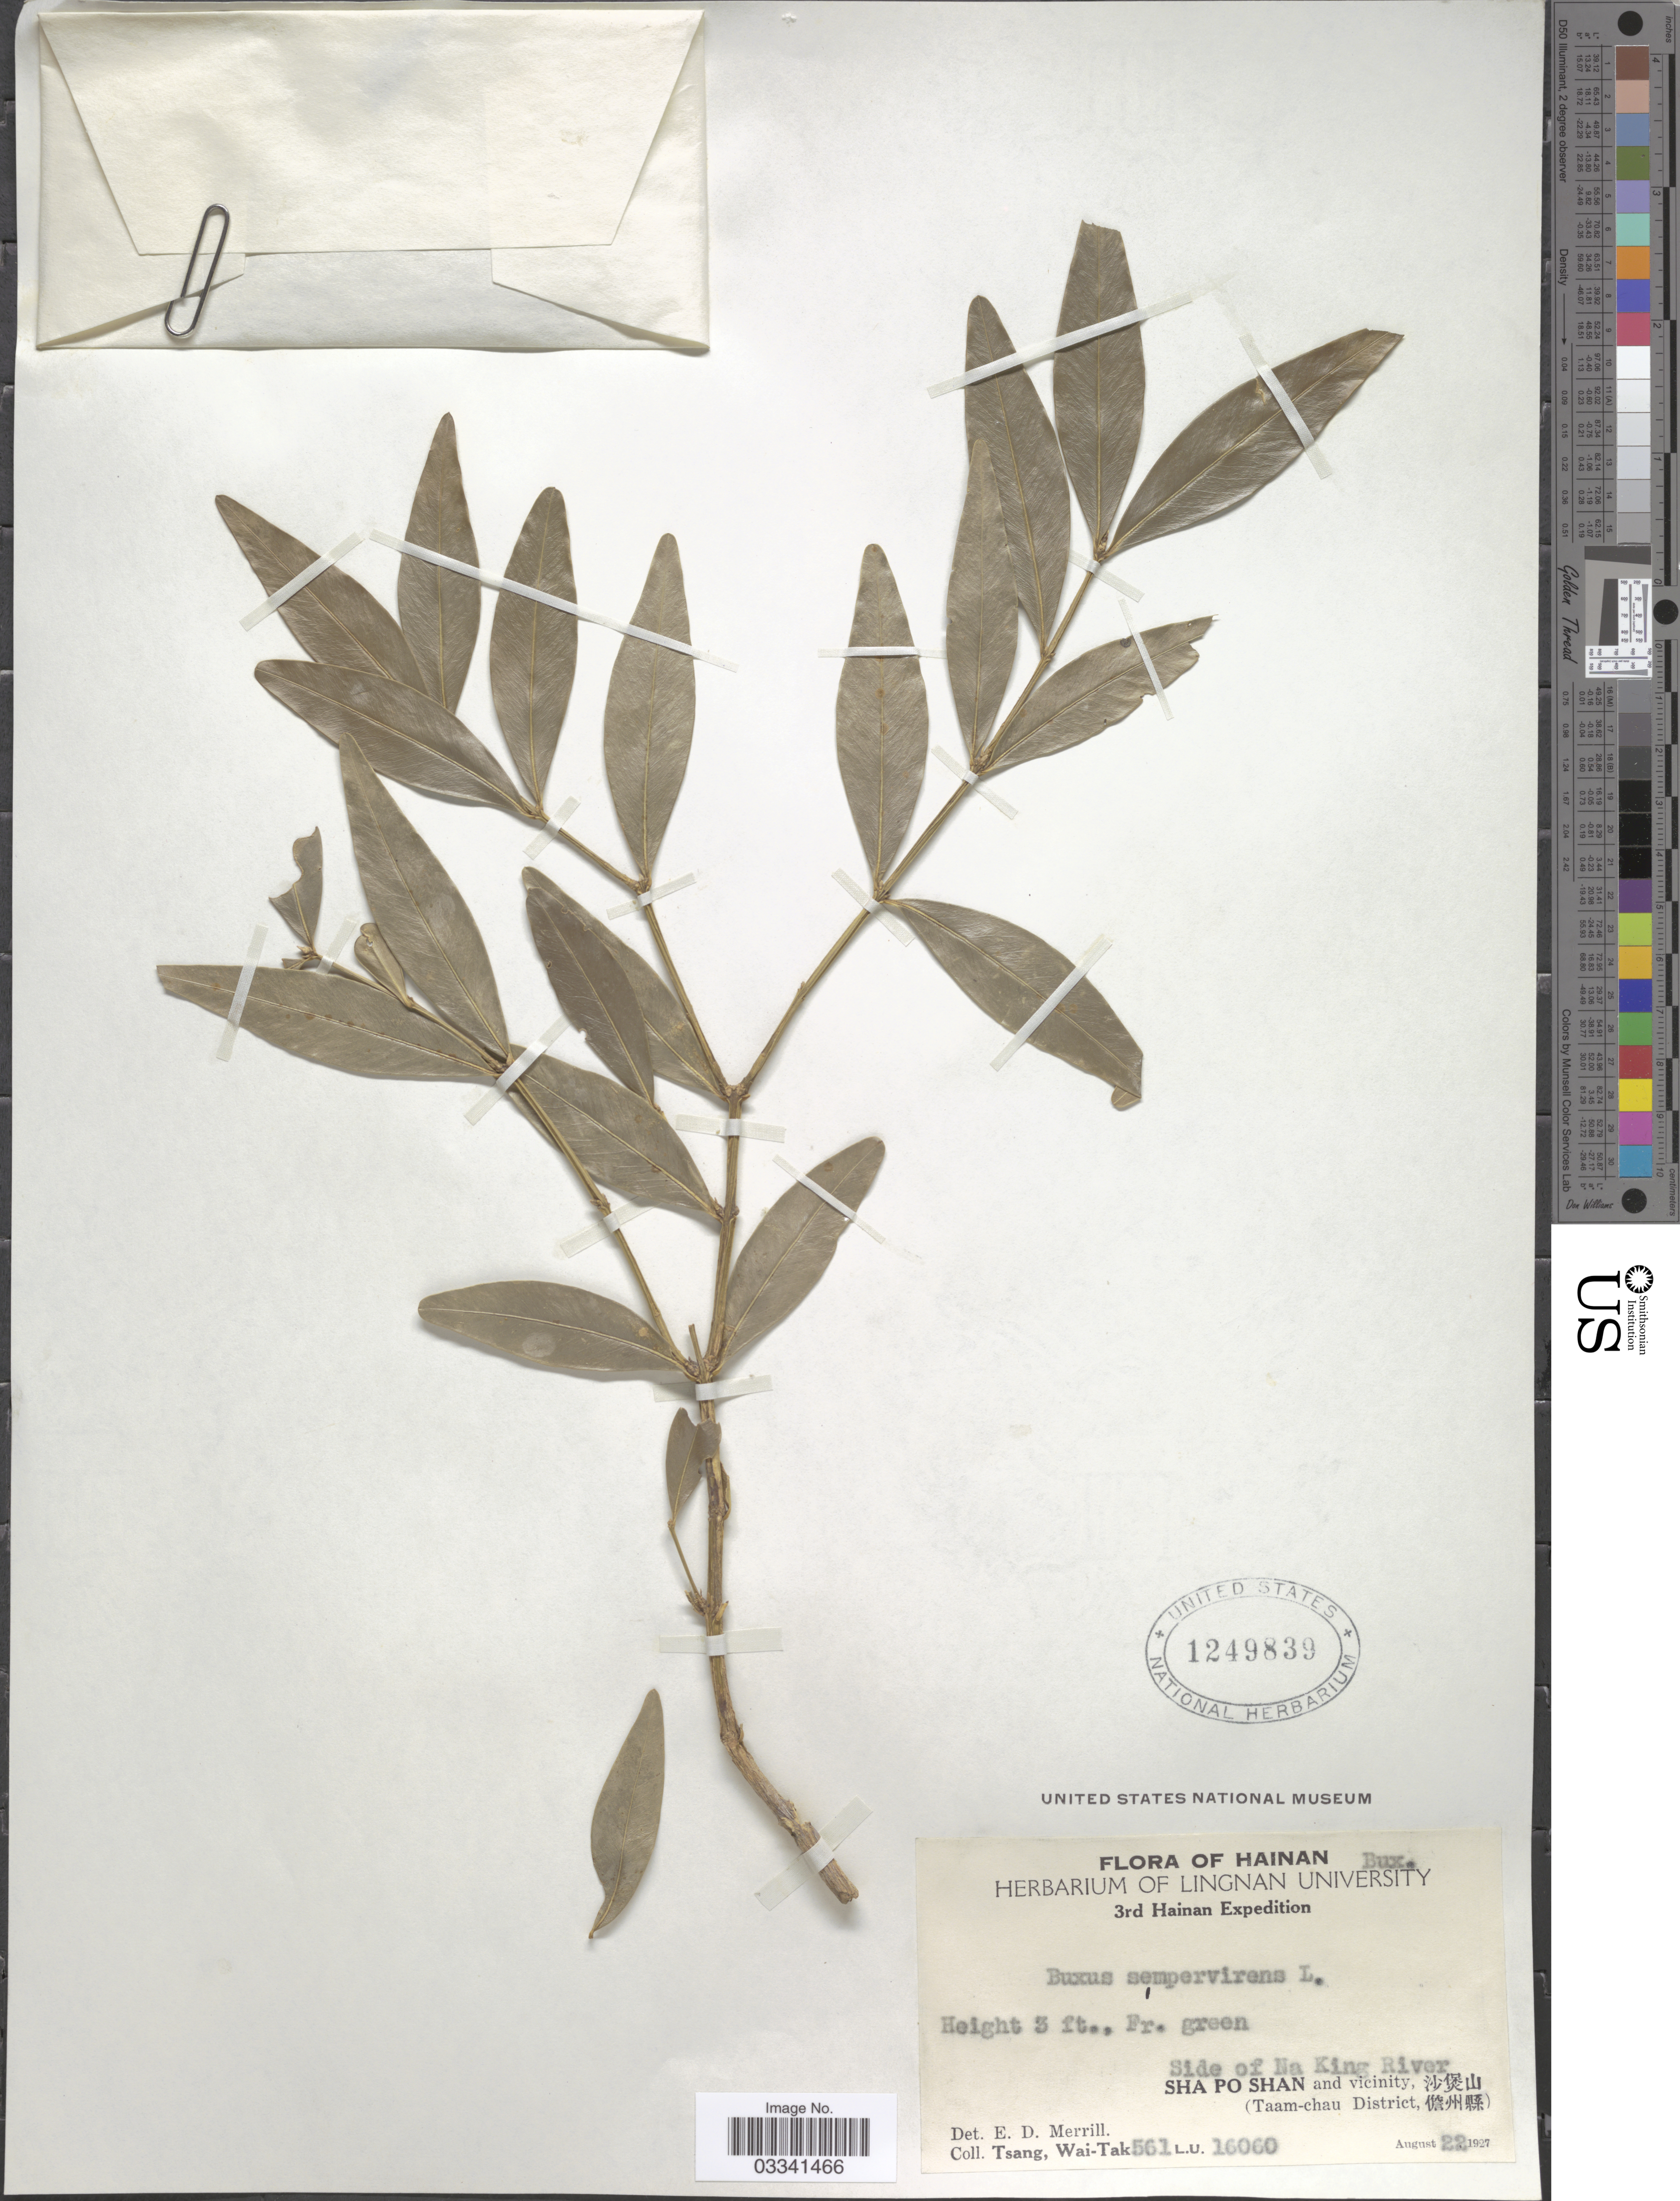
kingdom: Plantae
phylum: Tracheophyta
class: Magnoliopsida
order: Buxales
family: Buxaceae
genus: Buxus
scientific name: Buxus sempervirens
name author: L.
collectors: W. T. Tsang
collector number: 561L.U.16060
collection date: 1927-08-22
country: China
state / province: Hainan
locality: Na King River Sha Po Shan and vicinity, (Taam-chau District.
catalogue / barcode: US 1249839